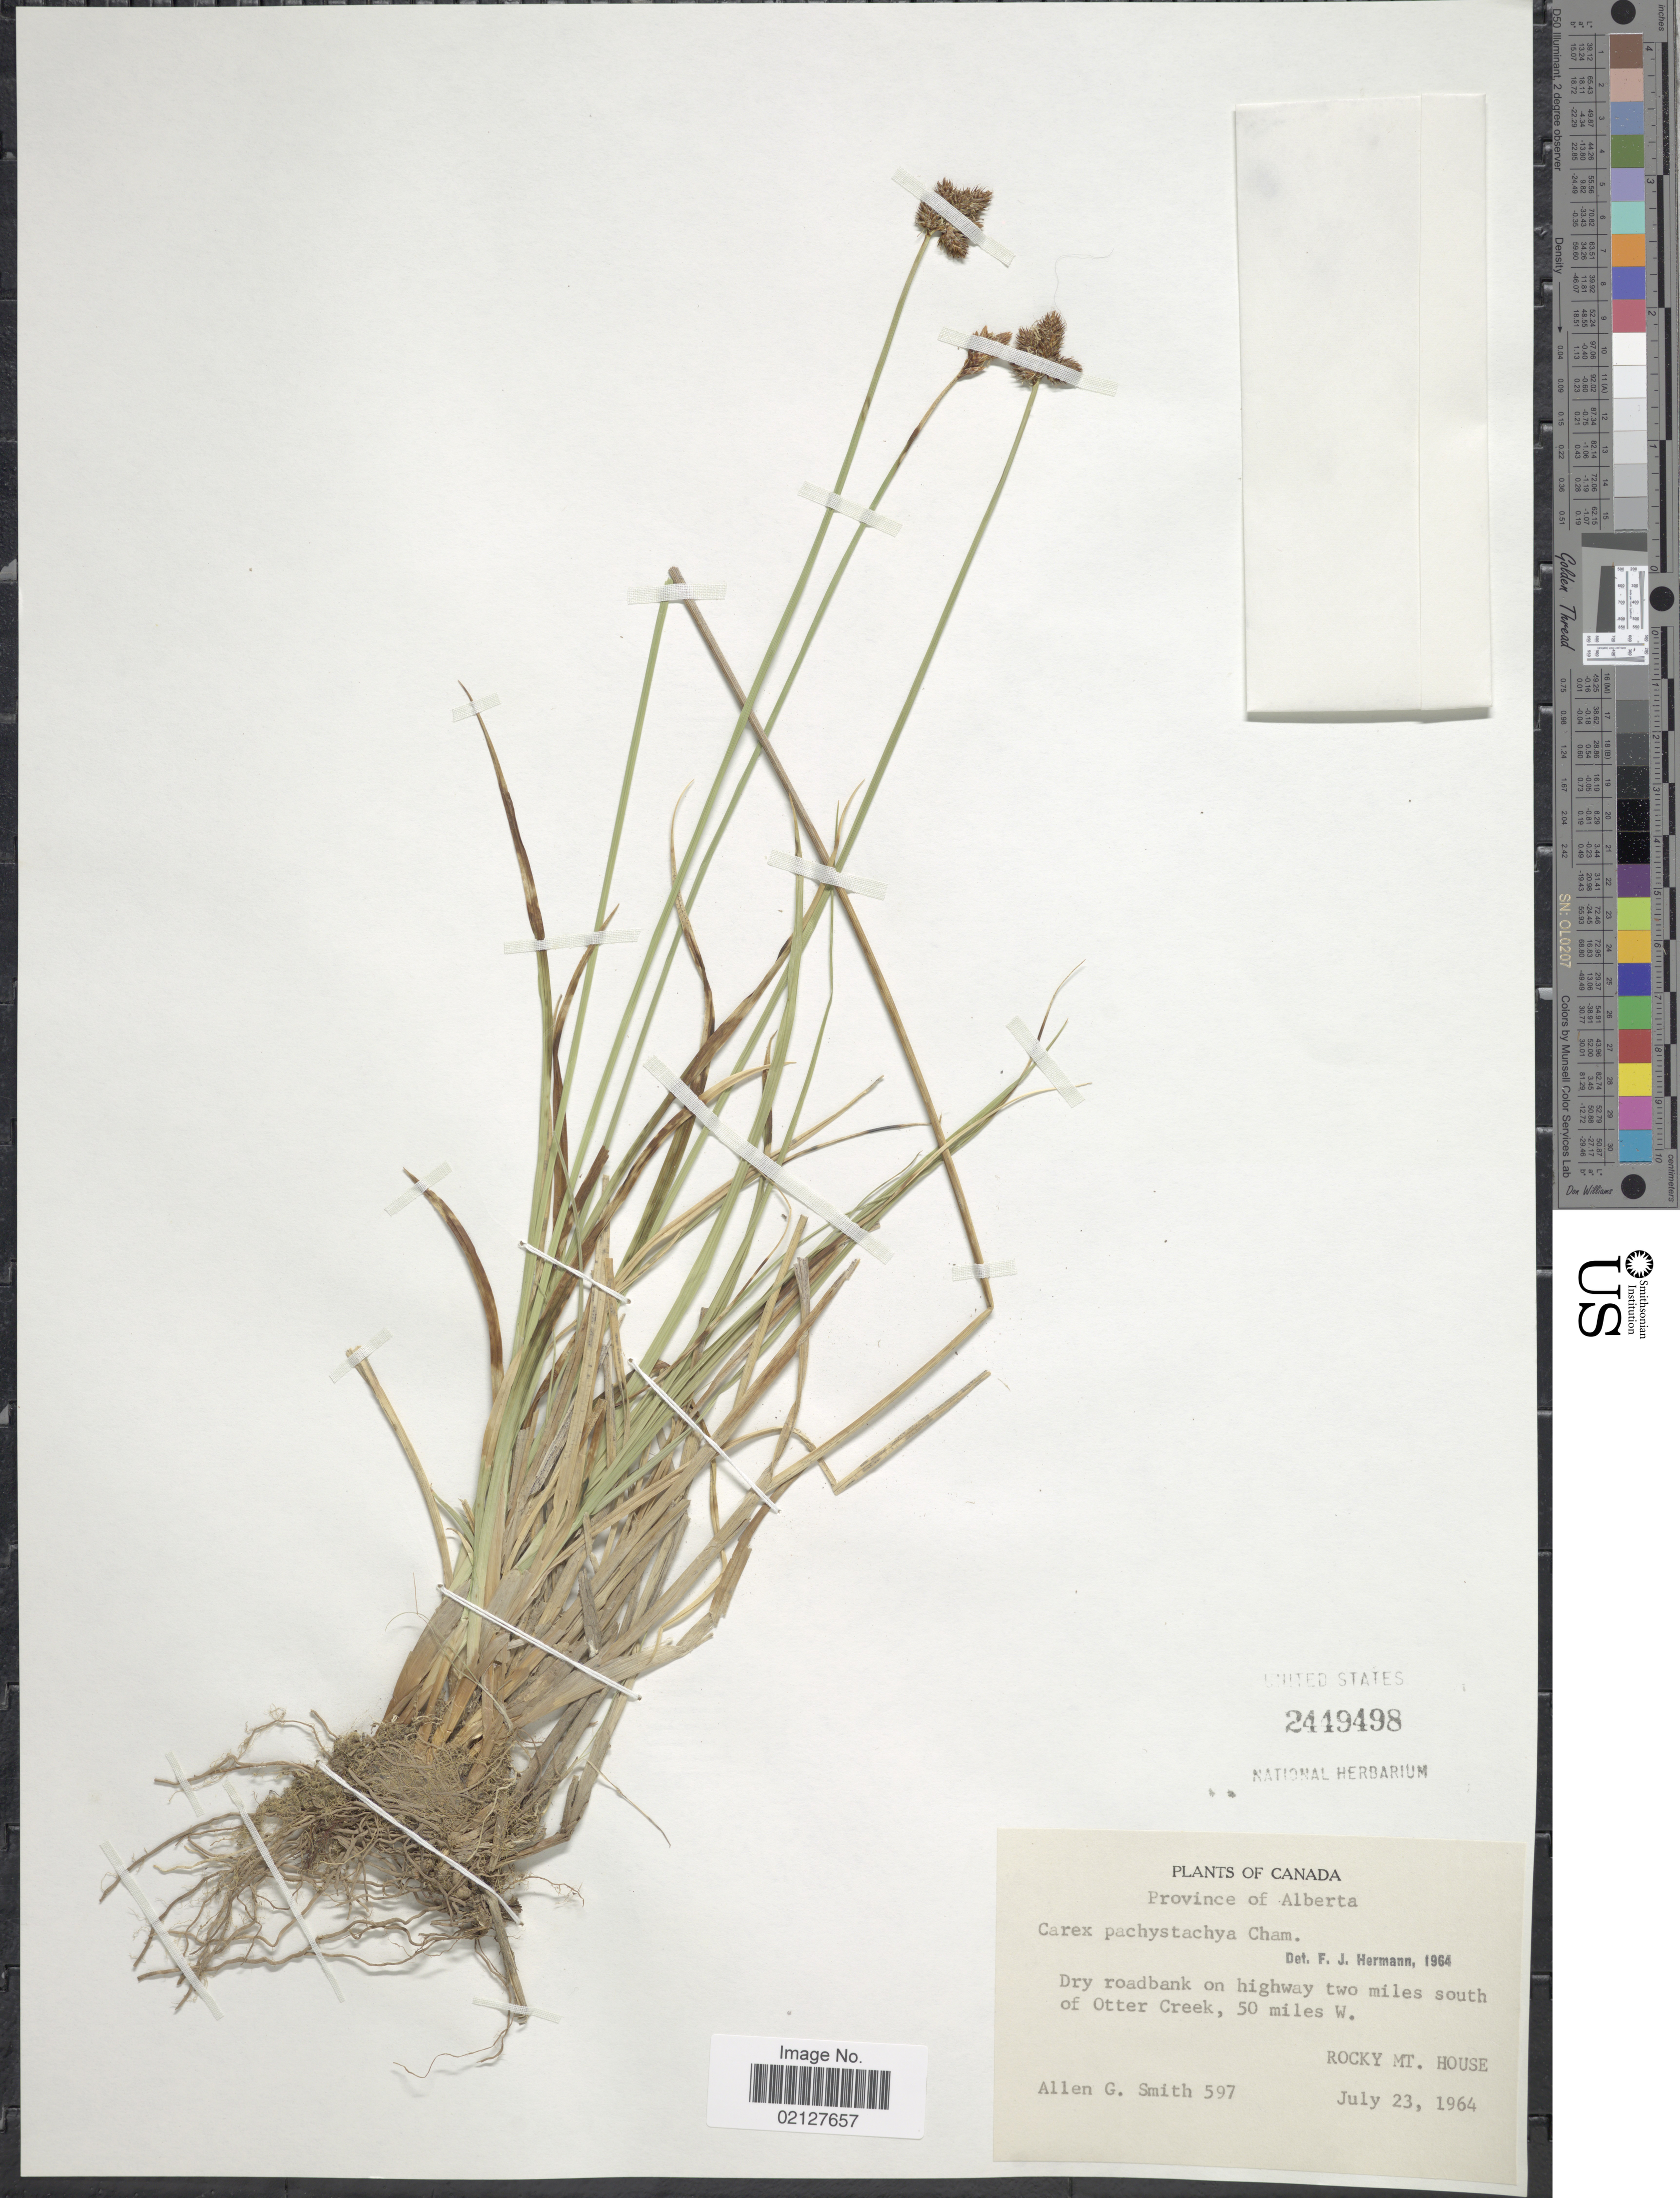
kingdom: Plantae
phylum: Tracheophyta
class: Liliopsida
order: Poales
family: Cyperaceae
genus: Carex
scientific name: Carex pachystachya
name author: Cham. ex Steud.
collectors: A. Smith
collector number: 597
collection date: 1964-07-23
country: Canada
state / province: Alberta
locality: On highway two miles south of Otter Creek, 50 miles W. Rocky Mt. House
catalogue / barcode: US 2449498